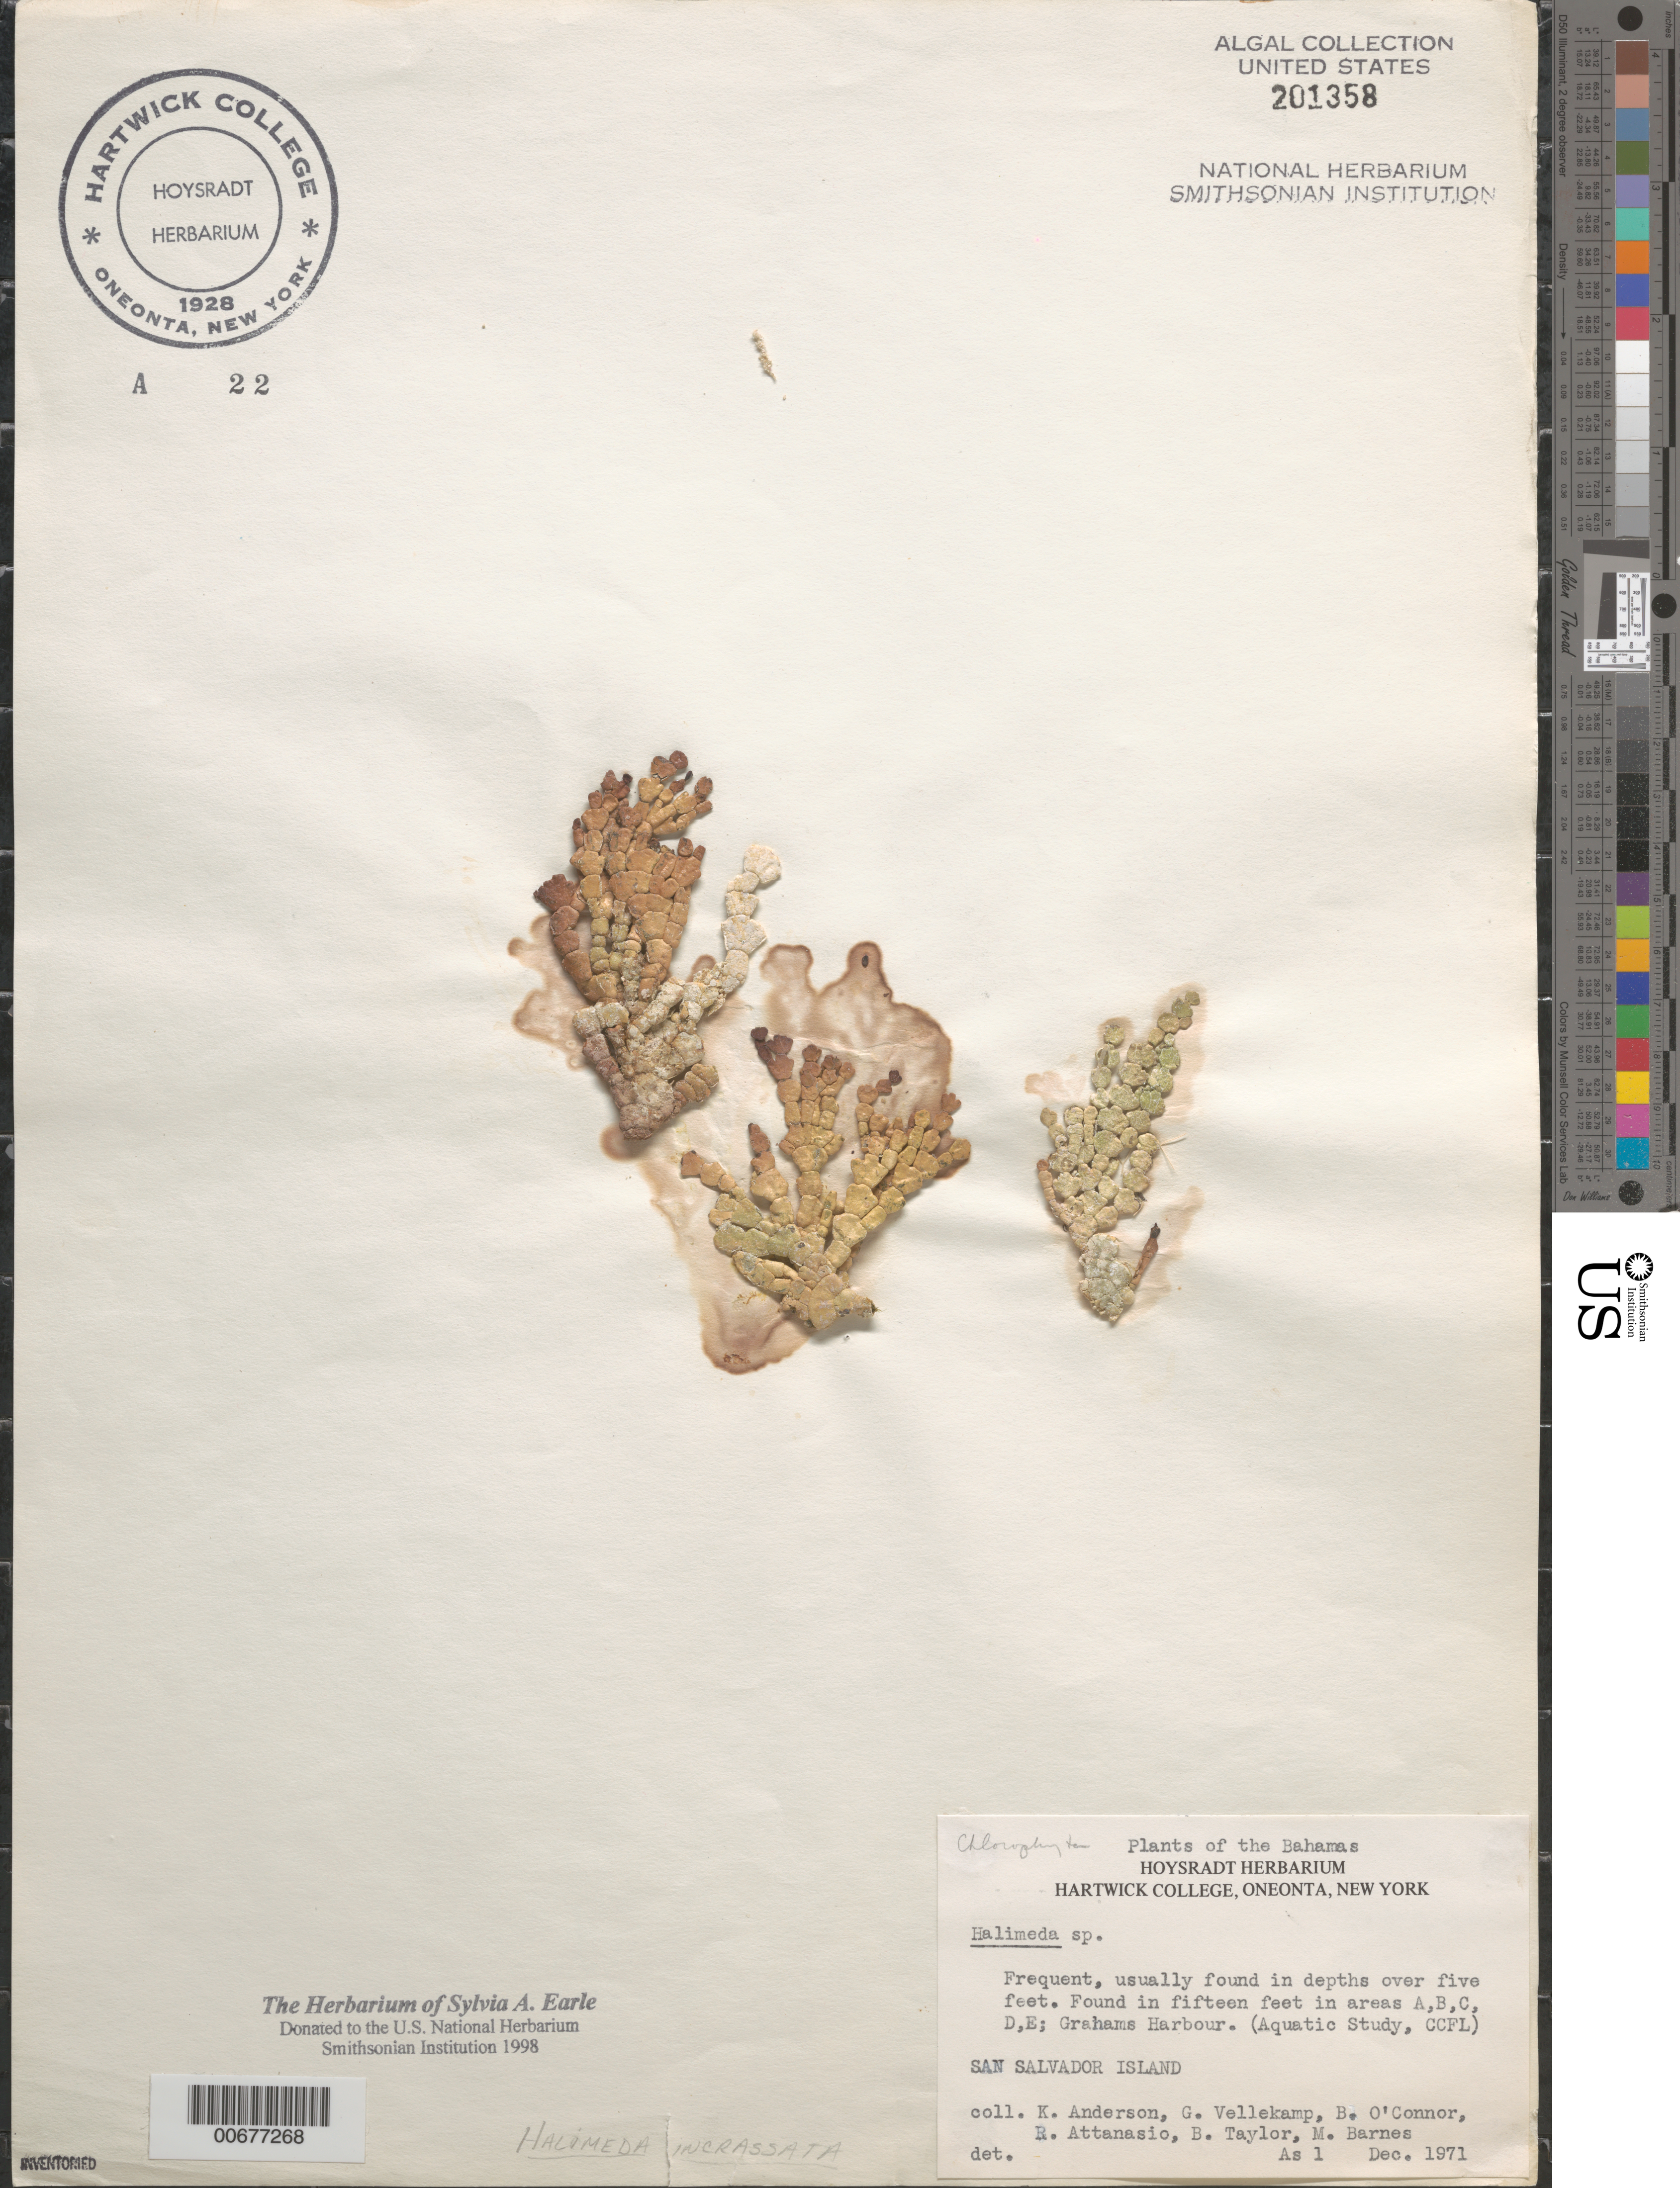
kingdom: Plantae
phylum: Chlorophyta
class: Ulvophyceae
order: Bryopsidales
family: Halimedaceae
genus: Halimeda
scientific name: Halimeda sp.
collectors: K. Anderson, G. Vellekamp, B. O'Connor, R. Attanasio, B. Taylor & M. Barnes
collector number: As 1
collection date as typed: Dec 1971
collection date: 1971-12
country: Bahamas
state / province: San Salvador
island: San Salvador Island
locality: Grahams Harbour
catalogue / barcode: US 201358